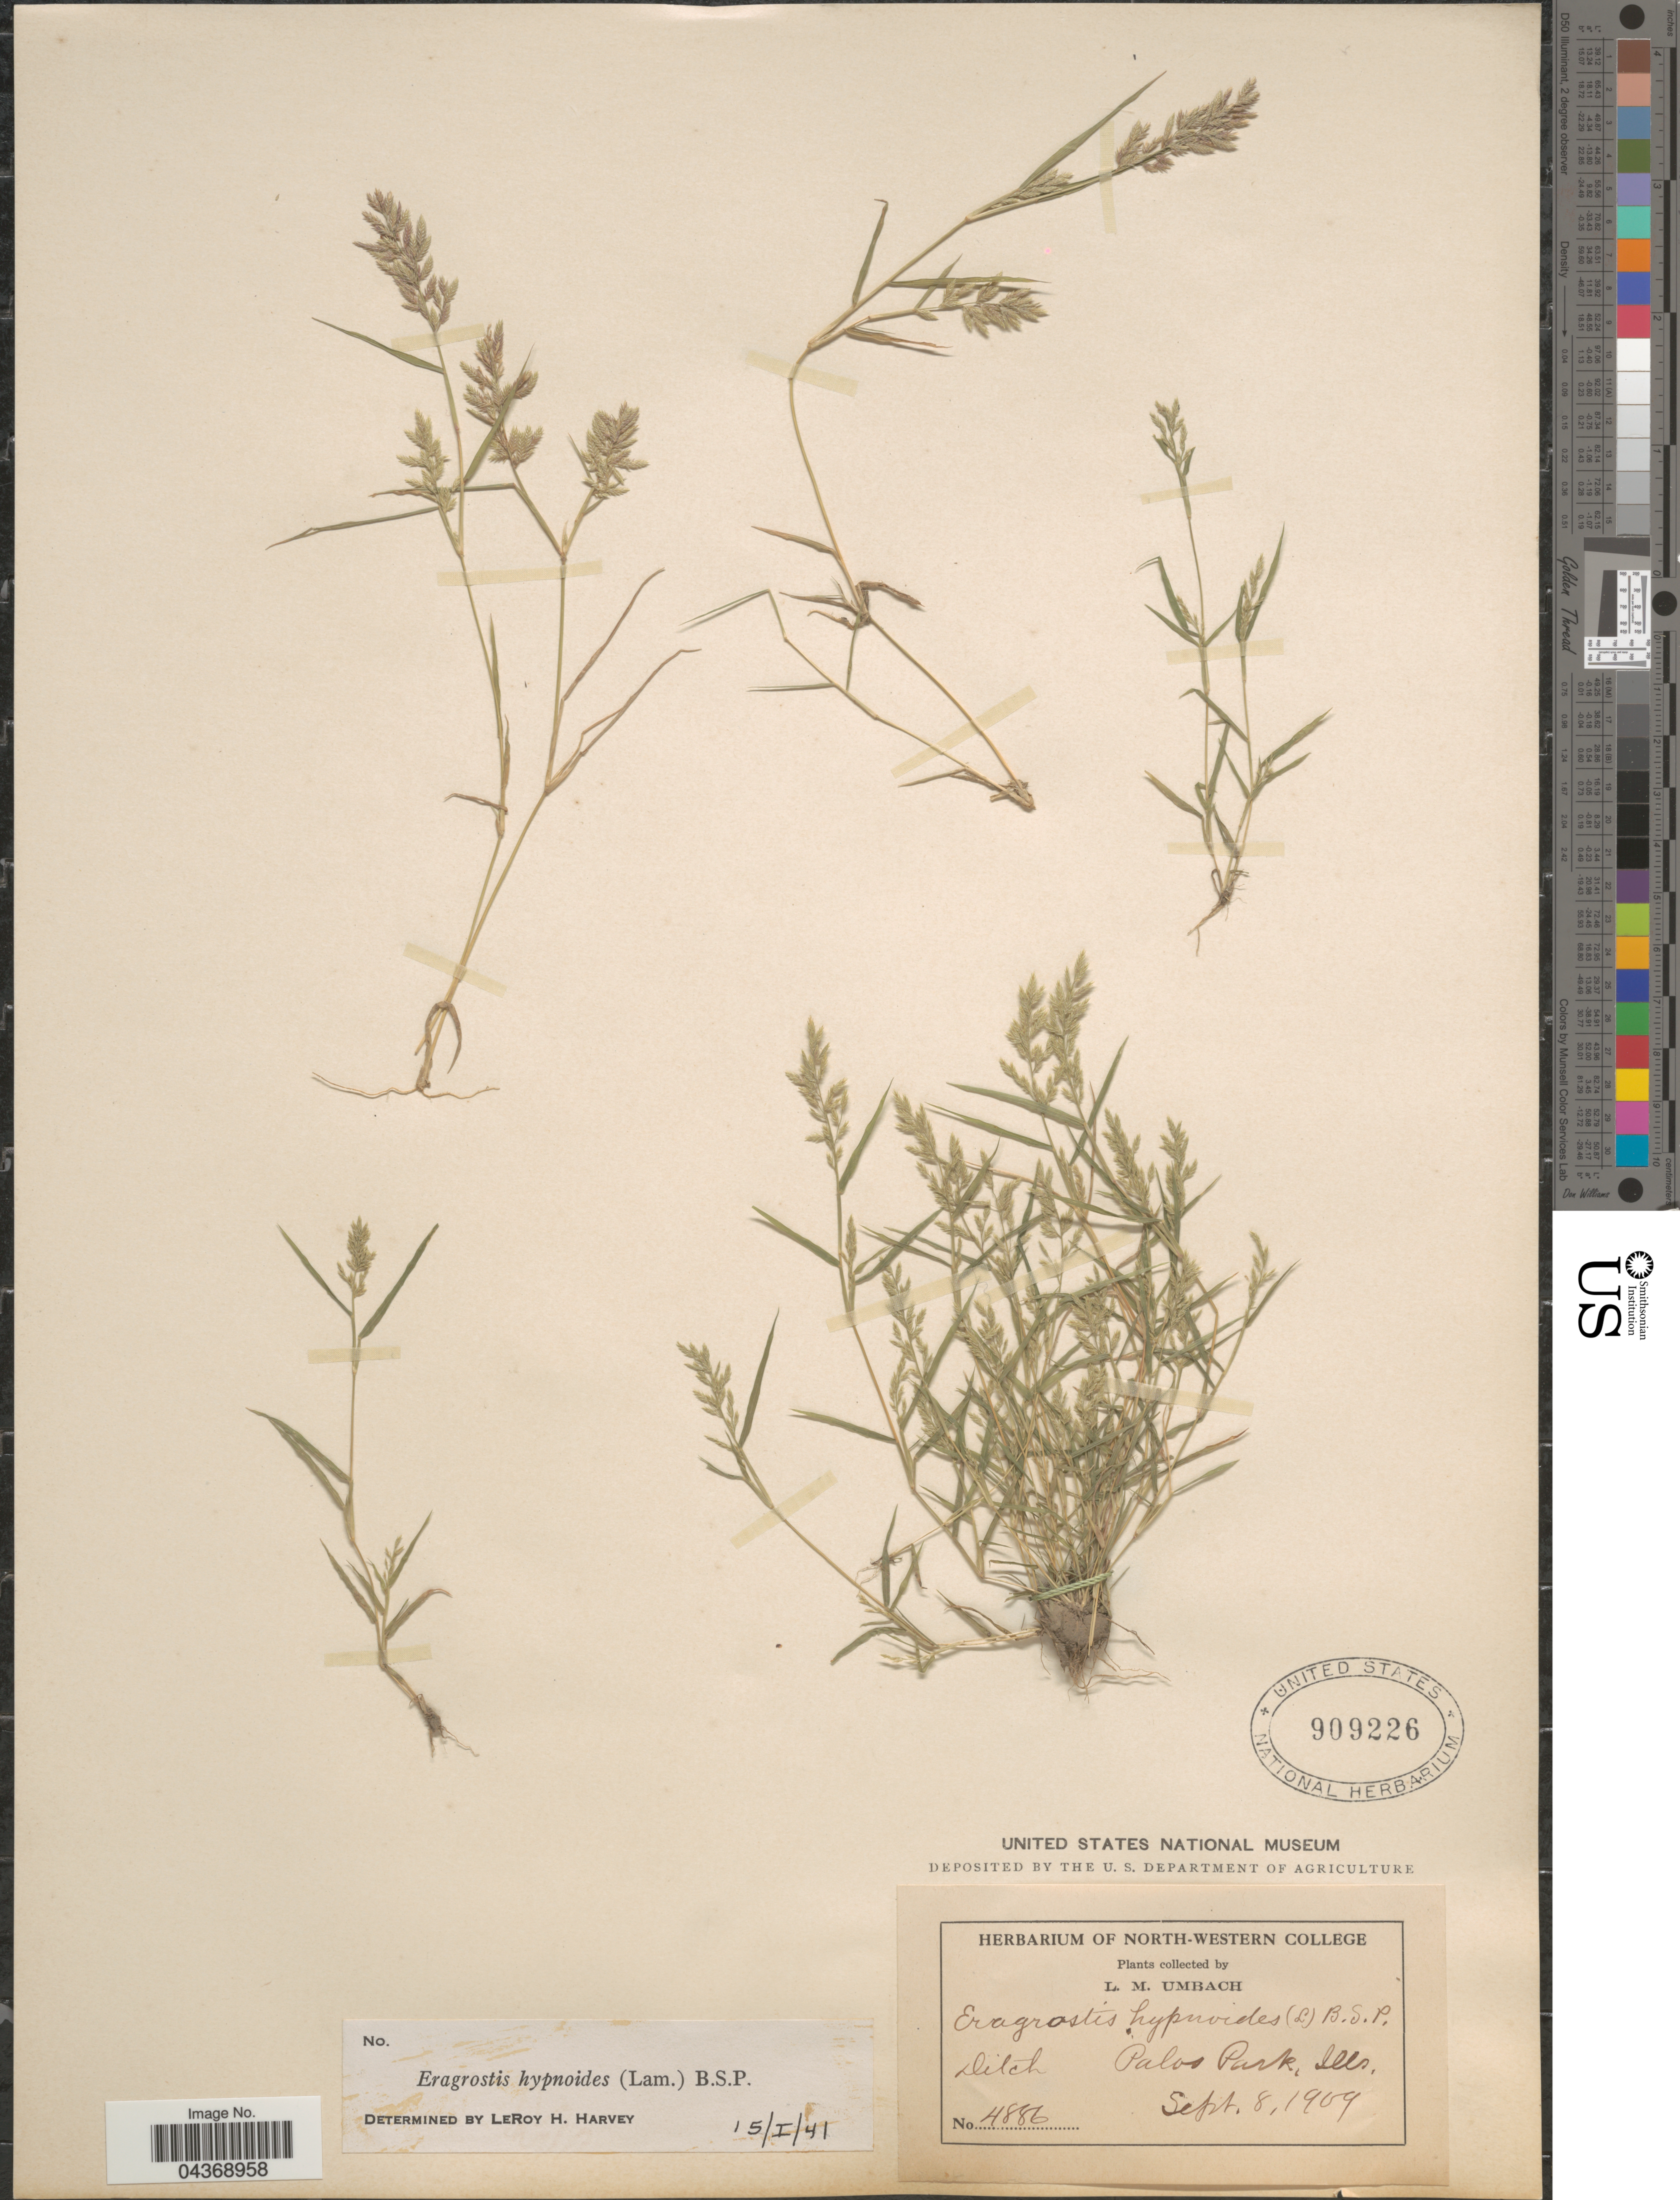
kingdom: Plantae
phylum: Tracheophyta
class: Liliopsida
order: Poales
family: Poaceae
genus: Eragrostis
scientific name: Eragrostis intermedia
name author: Hitchc.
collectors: L. M. Umbach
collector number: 4886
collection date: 1909-09-08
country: United States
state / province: Illinois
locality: Palos Park.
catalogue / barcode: US 909226